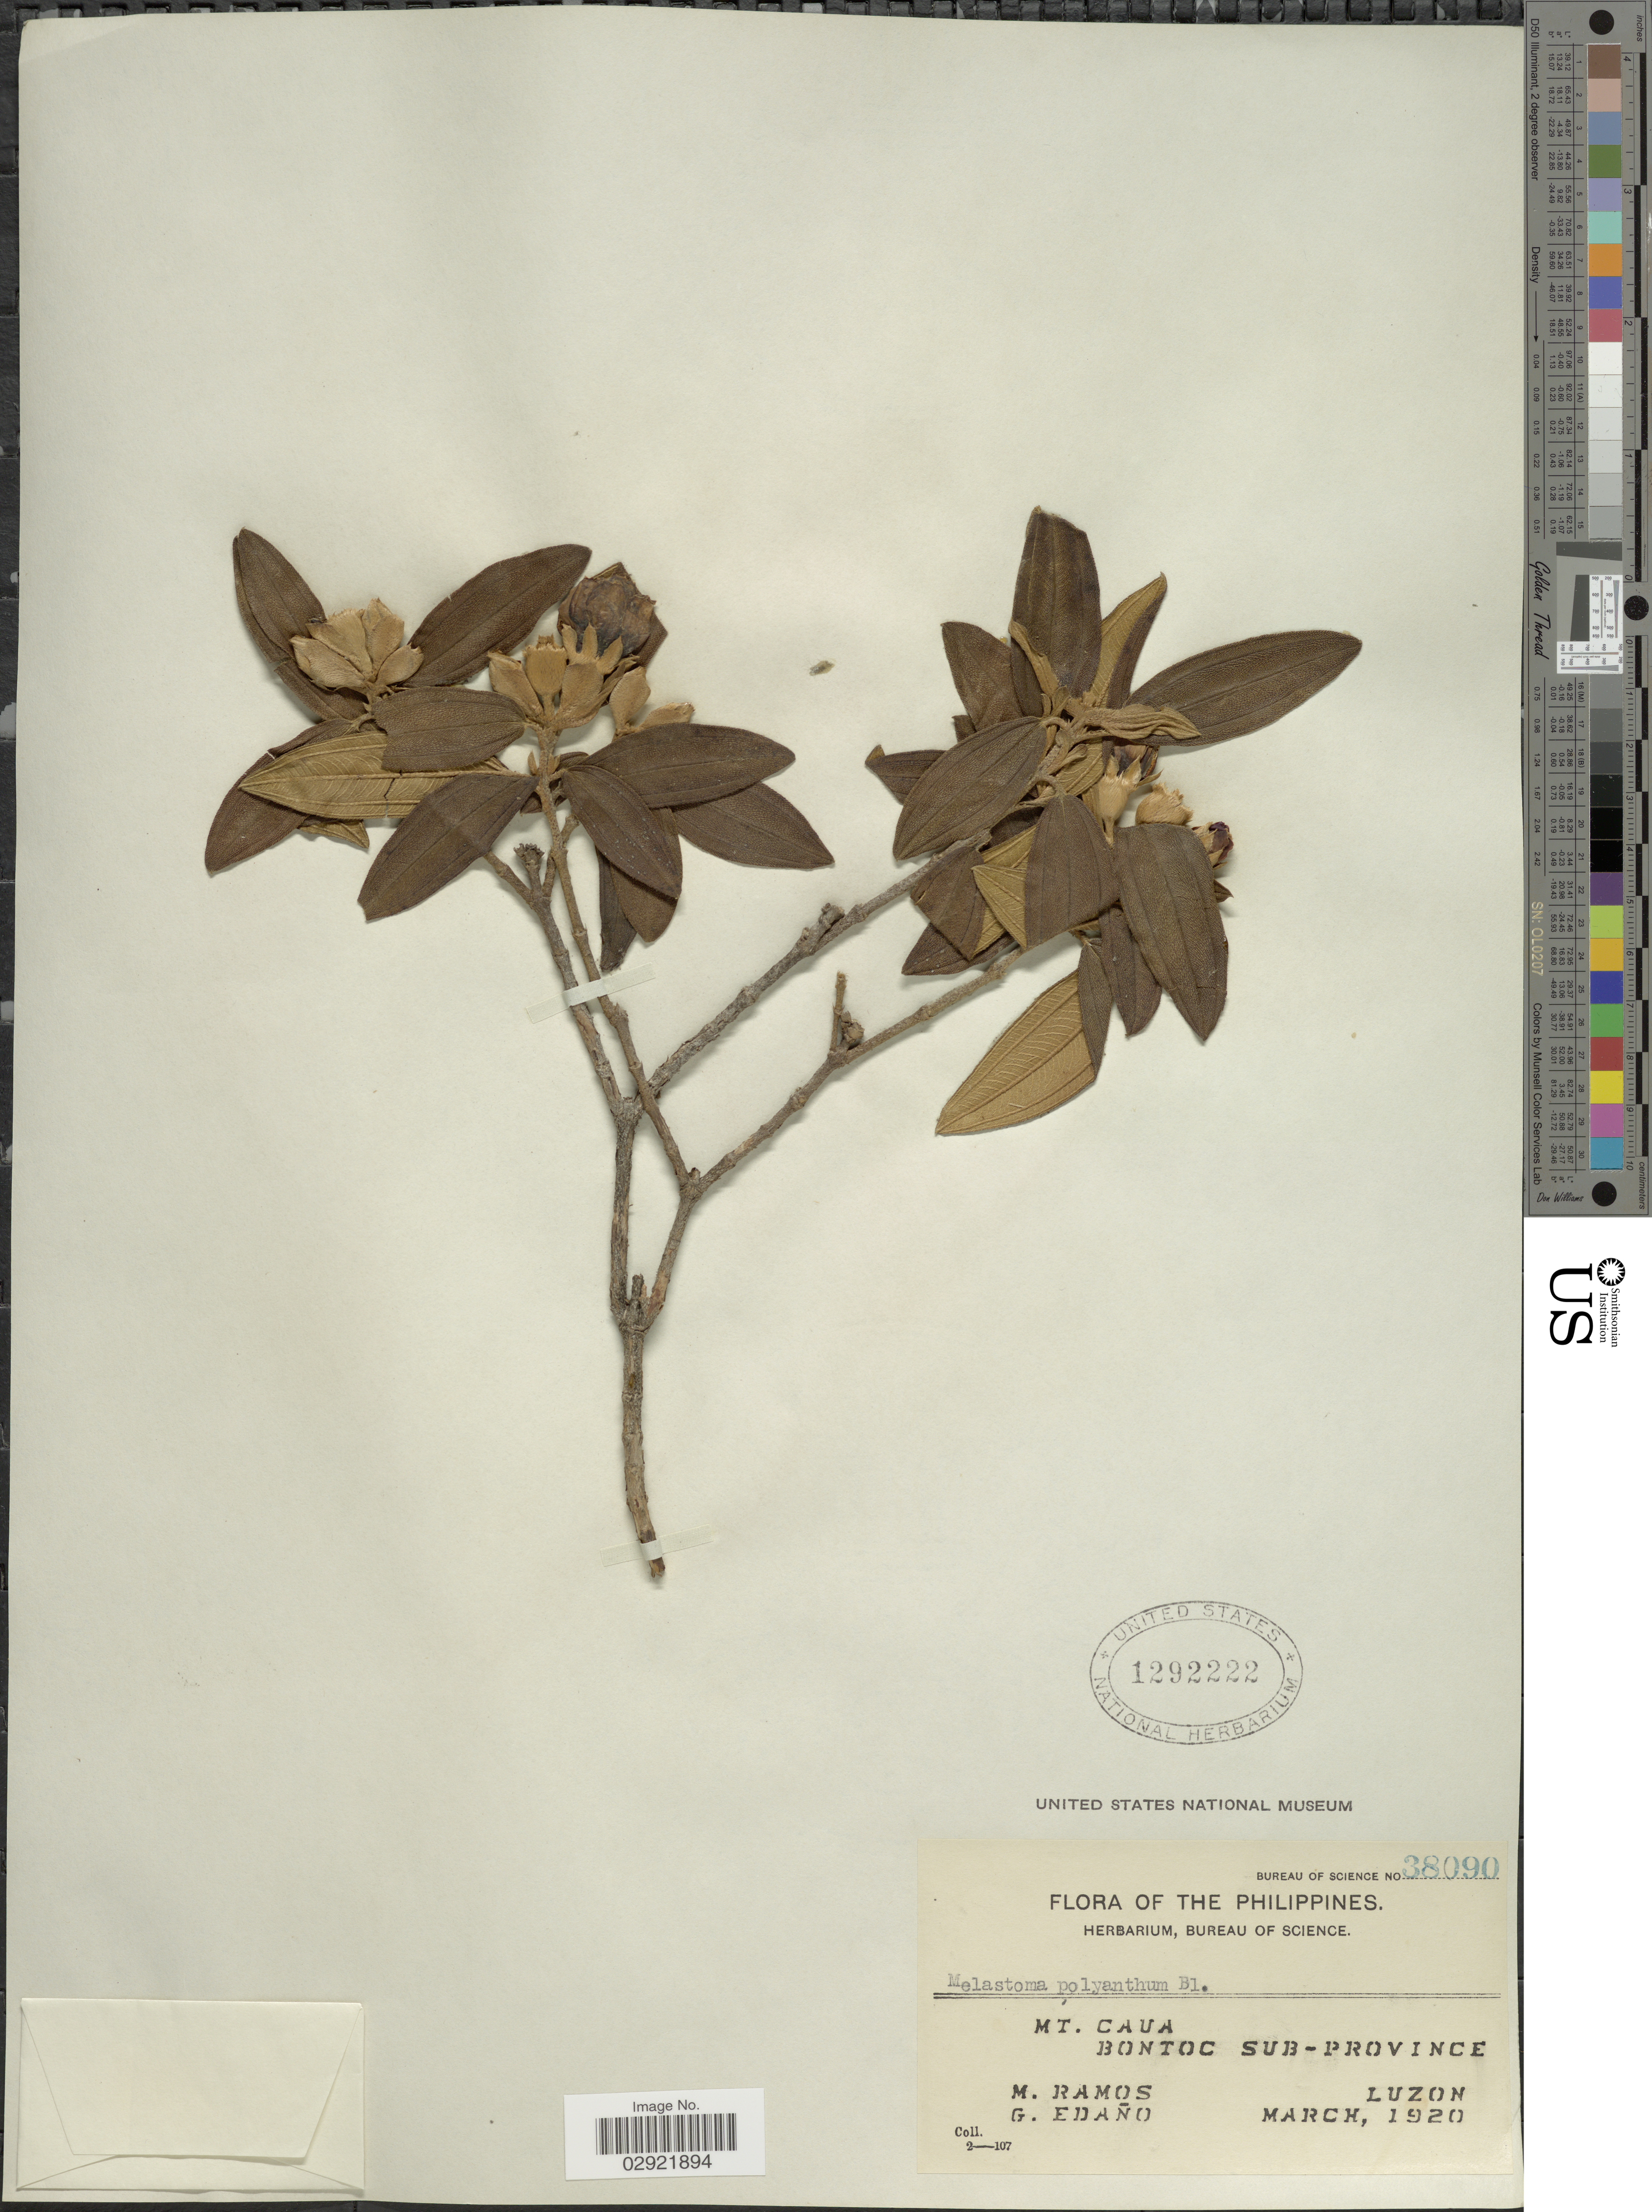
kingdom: Plantae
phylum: Tracheophyta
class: Magnoliopsida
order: Myrtales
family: Melastomataceae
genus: Melastoma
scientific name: Melastoma malabathricum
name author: L.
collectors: M. Ramos & G. Edaño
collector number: Bureau of Science 38090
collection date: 1920-03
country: Philippines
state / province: Cordillera (Administrative Region)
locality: Mt. Caua, Bontoc Sub-Province.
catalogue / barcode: US 1292222